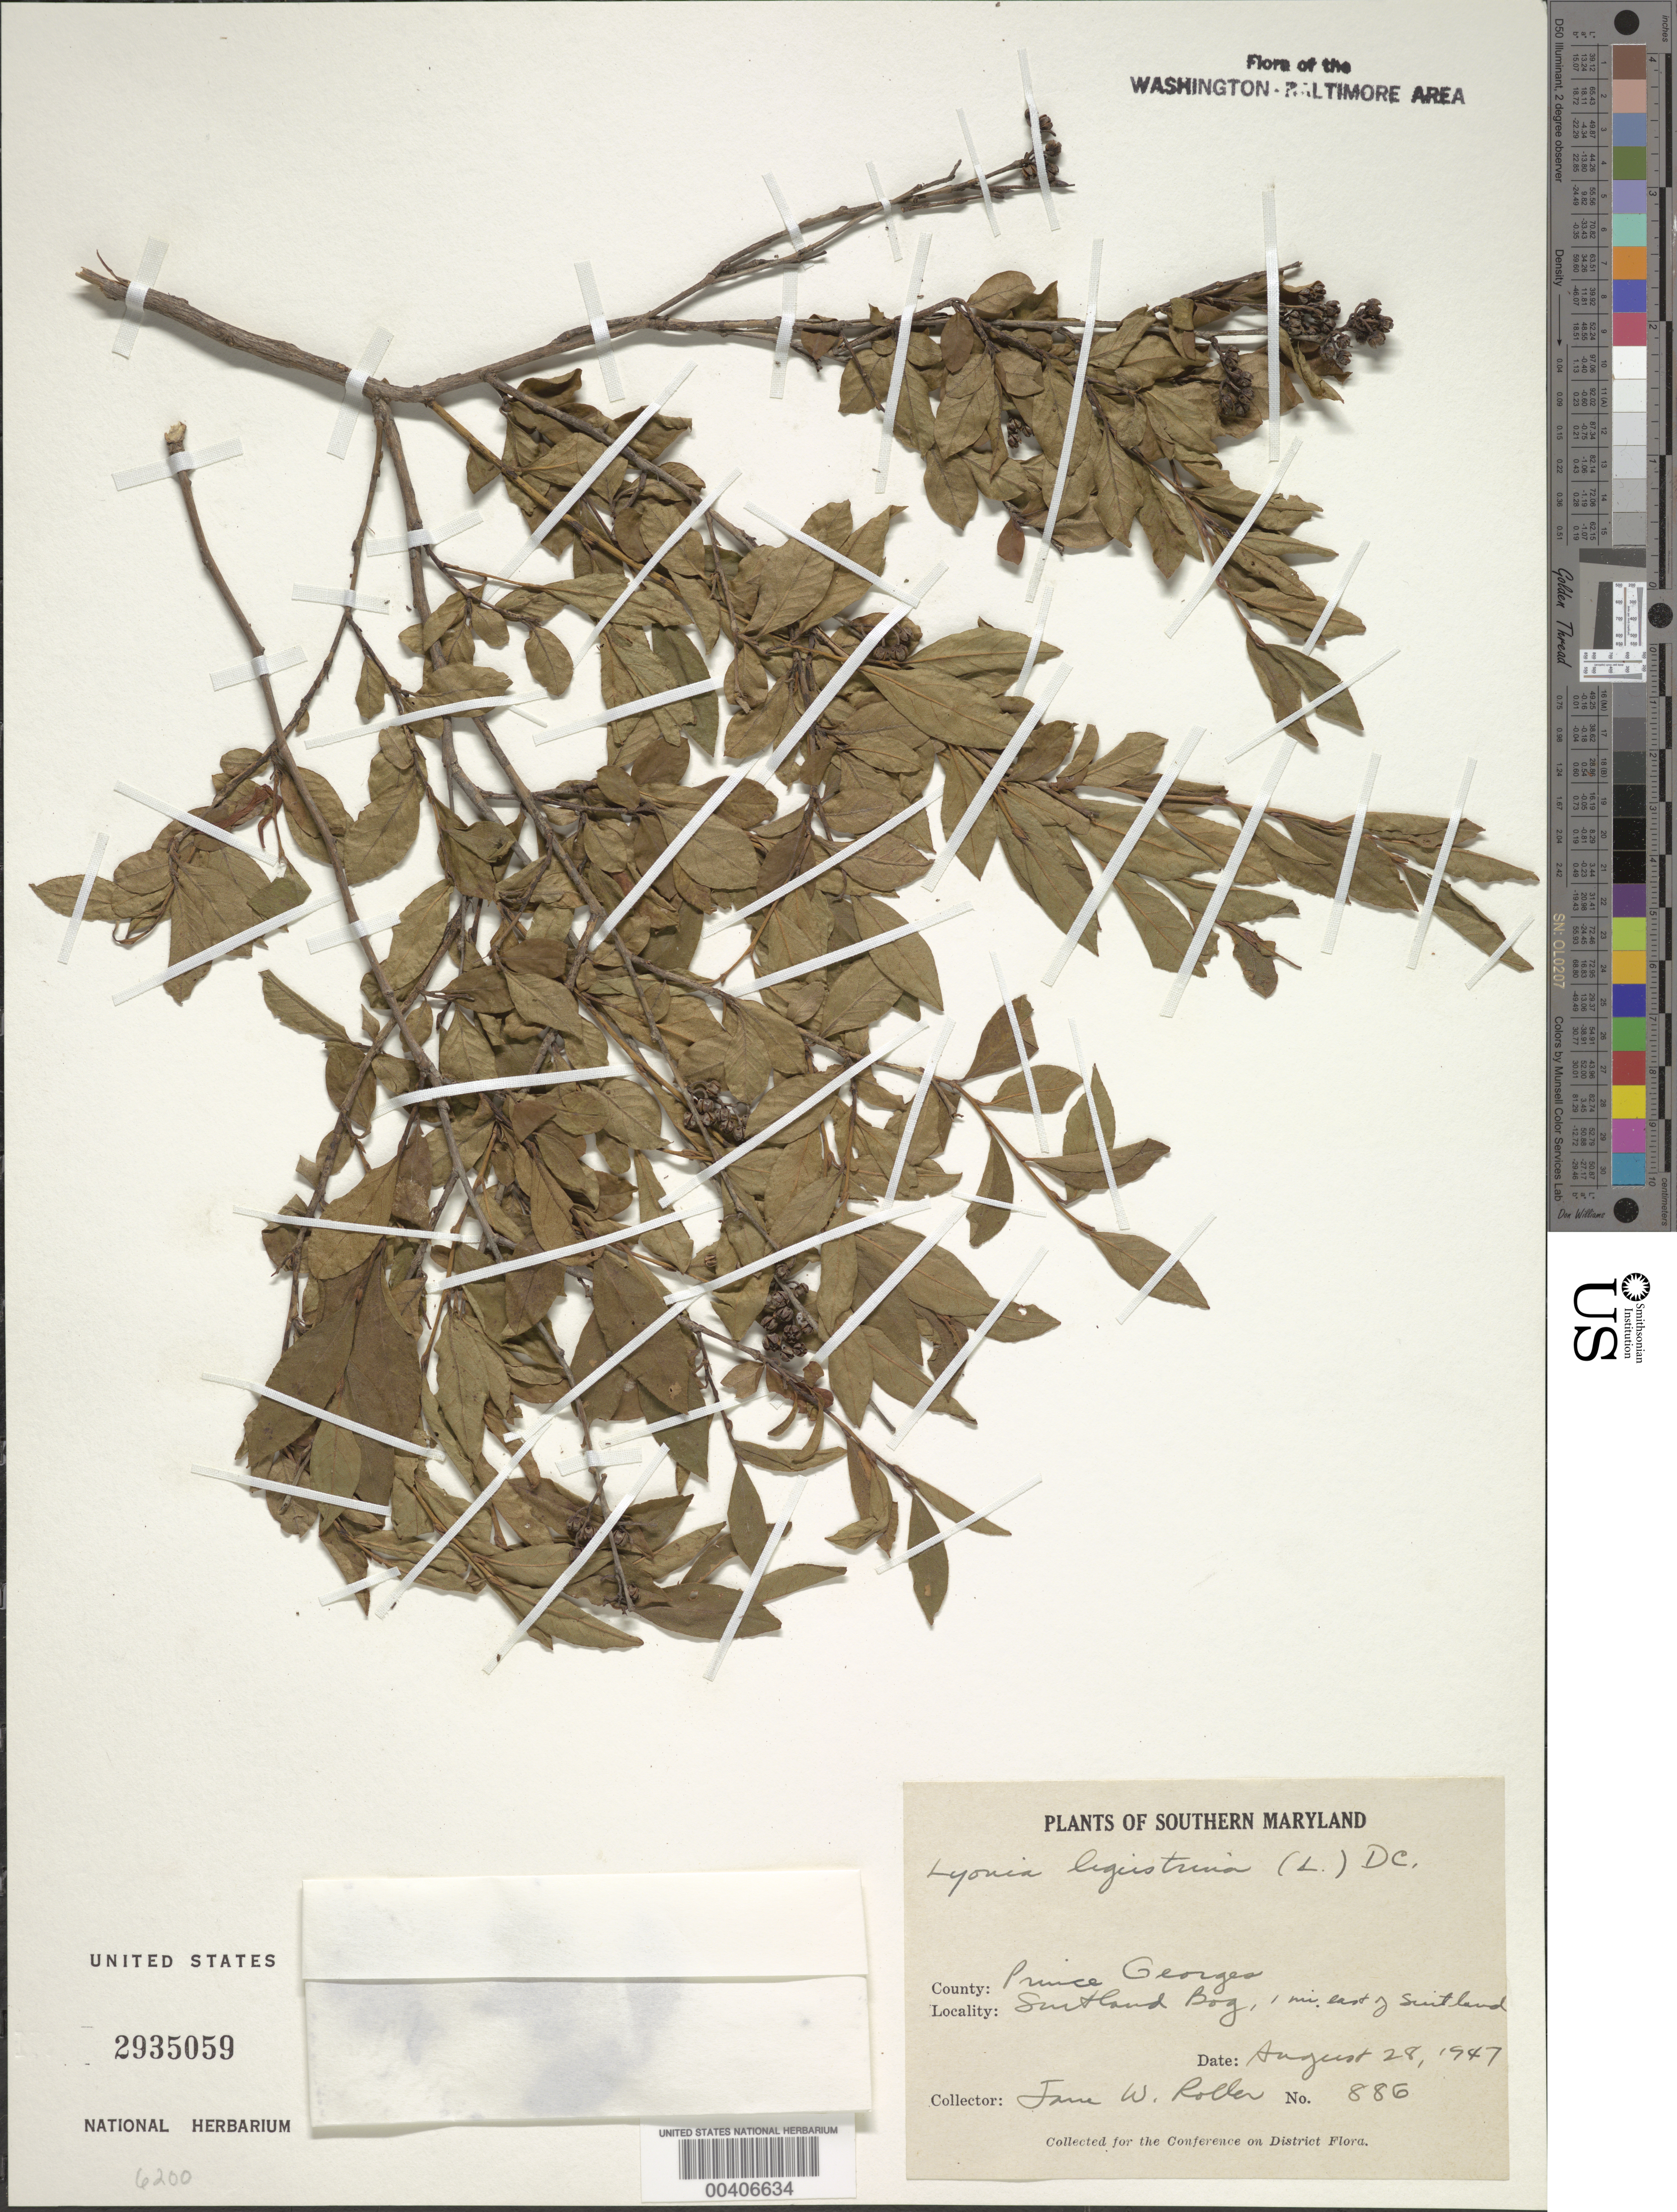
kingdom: Plantae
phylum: Tracheophyta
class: Magnoliopsida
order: Ericales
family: Ericaceae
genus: Lyonia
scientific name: Lyonia ligustrina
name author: (L.) DC.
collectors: J. W. Roller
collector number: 886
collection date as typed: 28 Aug 1947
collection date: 1947-08-28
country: United States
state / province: Maryland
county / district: Prince George's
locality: Suitland Bog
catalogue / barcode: US 2935059